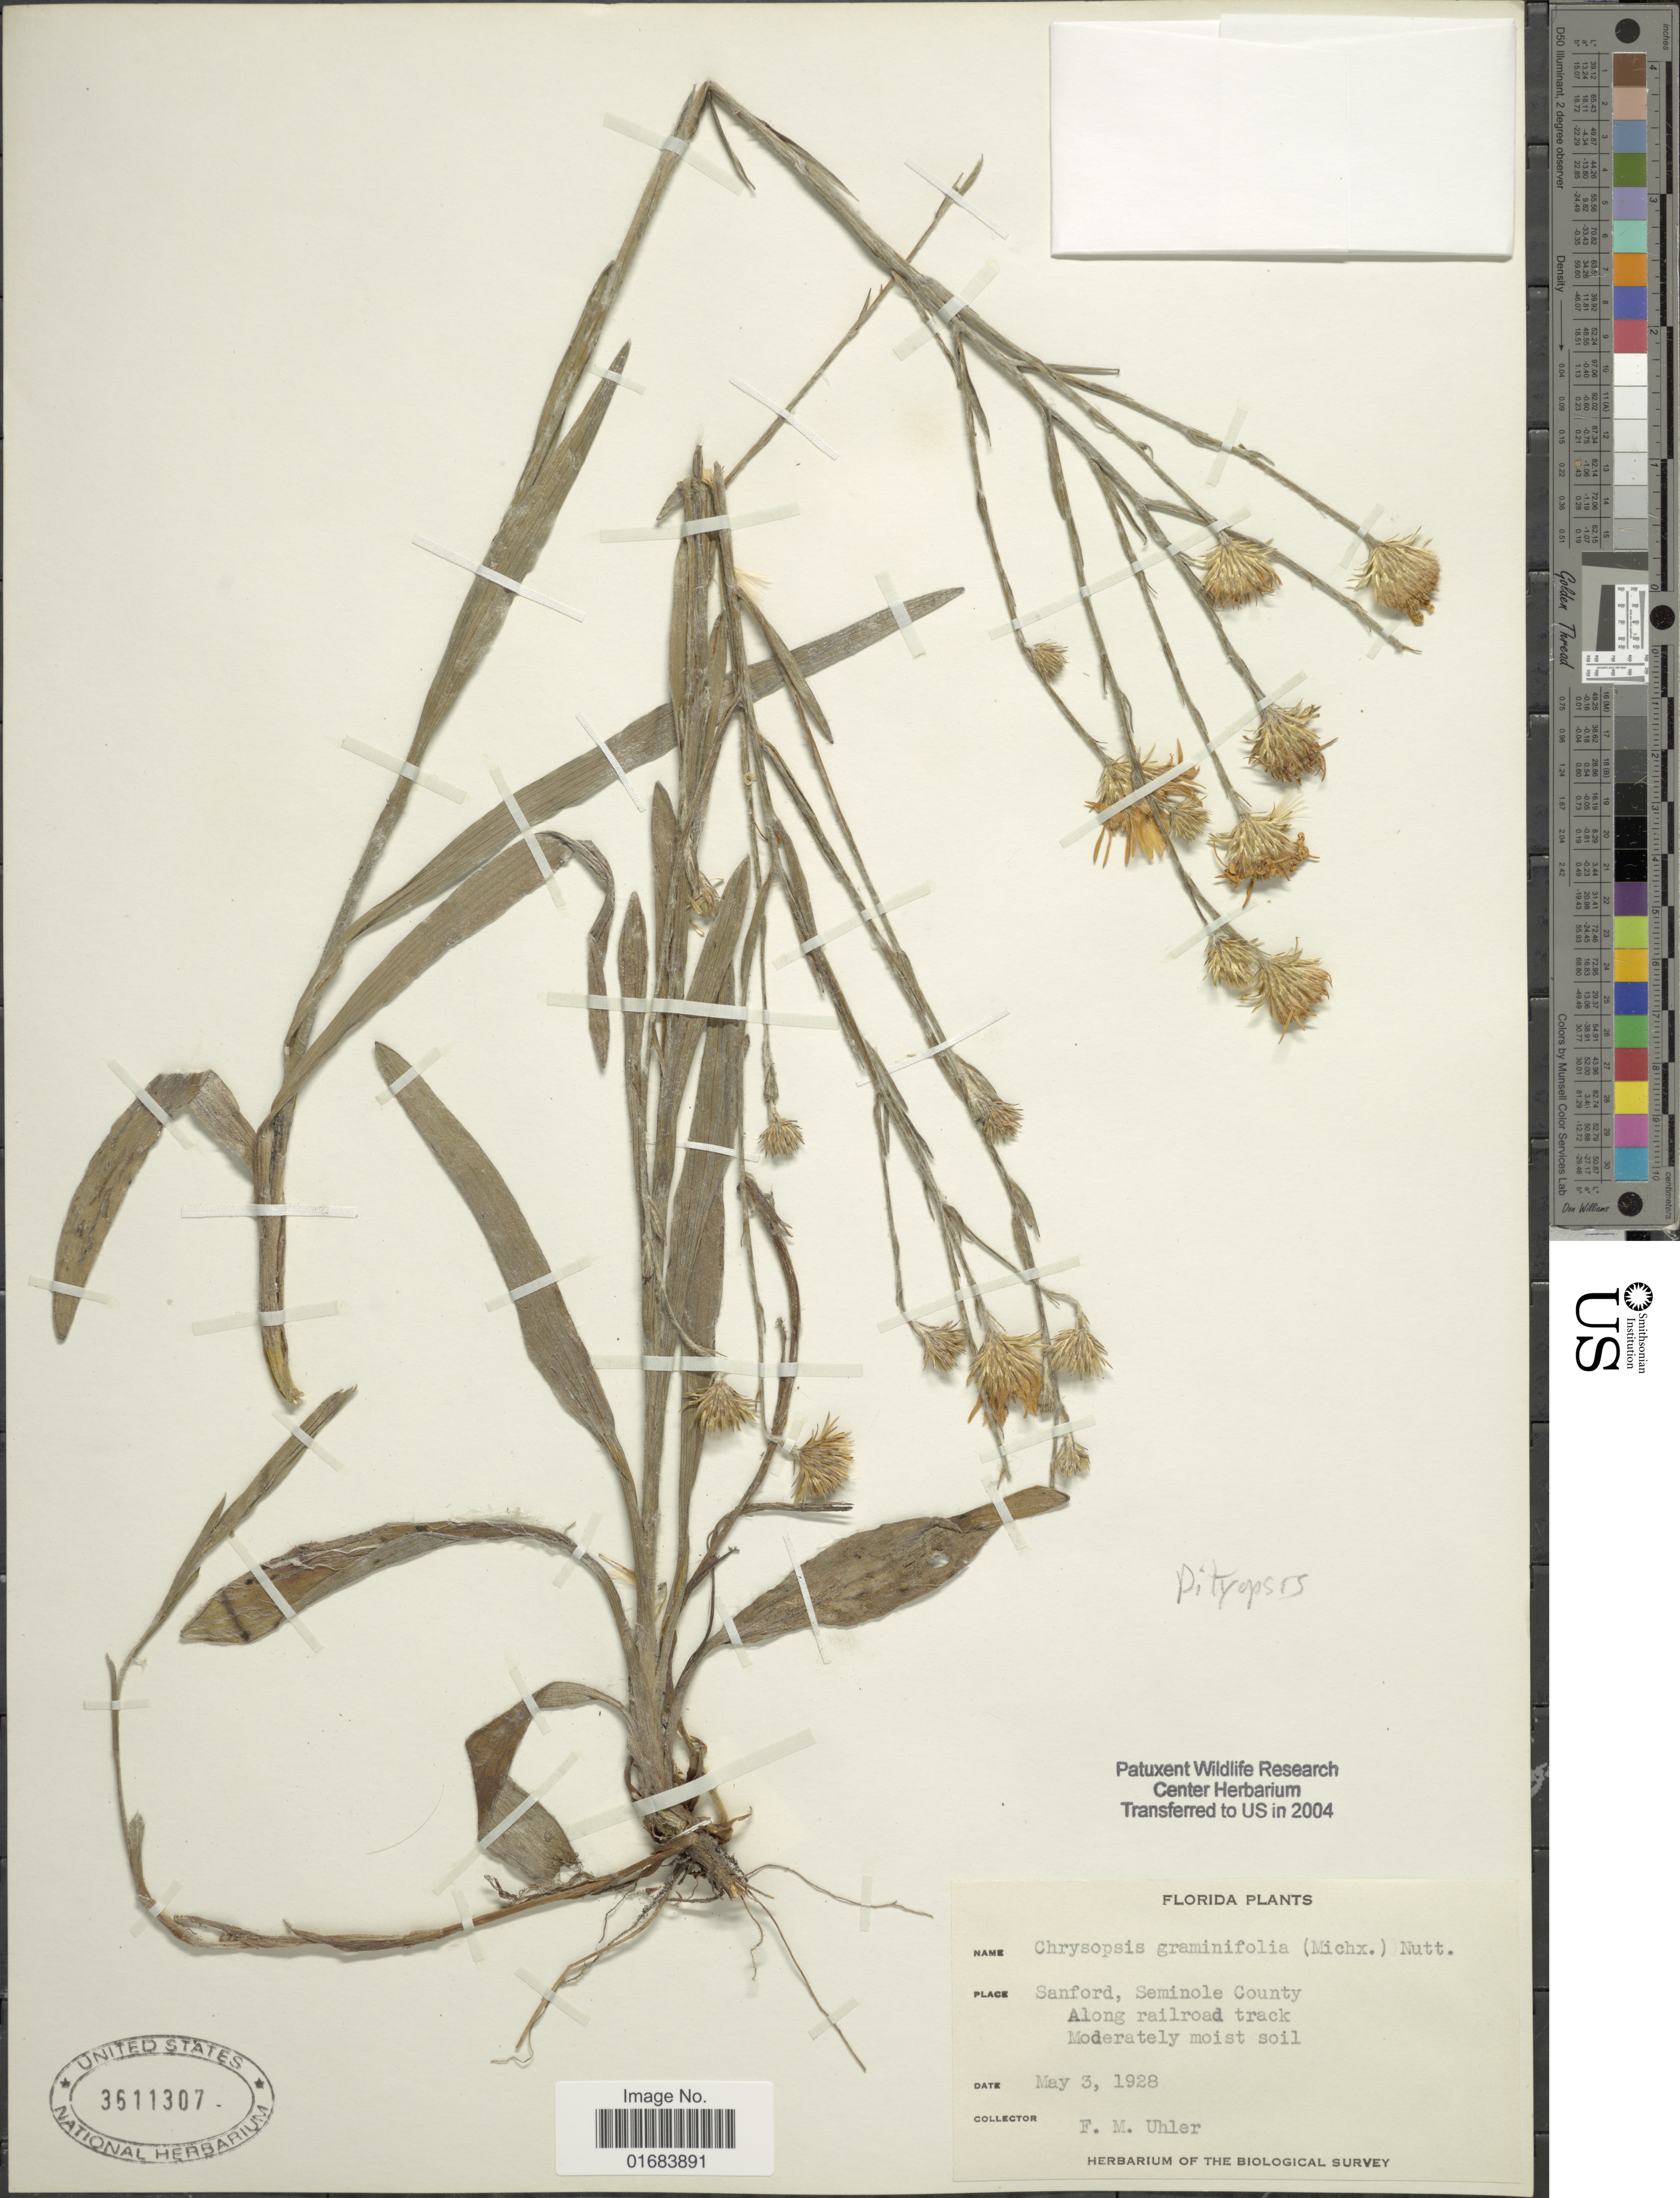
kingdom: Plantae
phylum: Tracheophyta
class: Magnoliopsida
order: Asterales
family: Asteraceae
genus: Pityopsis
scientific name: Pityopsis graminifolia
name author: (Michx.) Nutt.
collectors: F. M. Uhler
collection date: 1928-05-03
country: United States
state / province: Florida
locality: Sanford, Seminole County.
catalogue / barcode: US 3511307